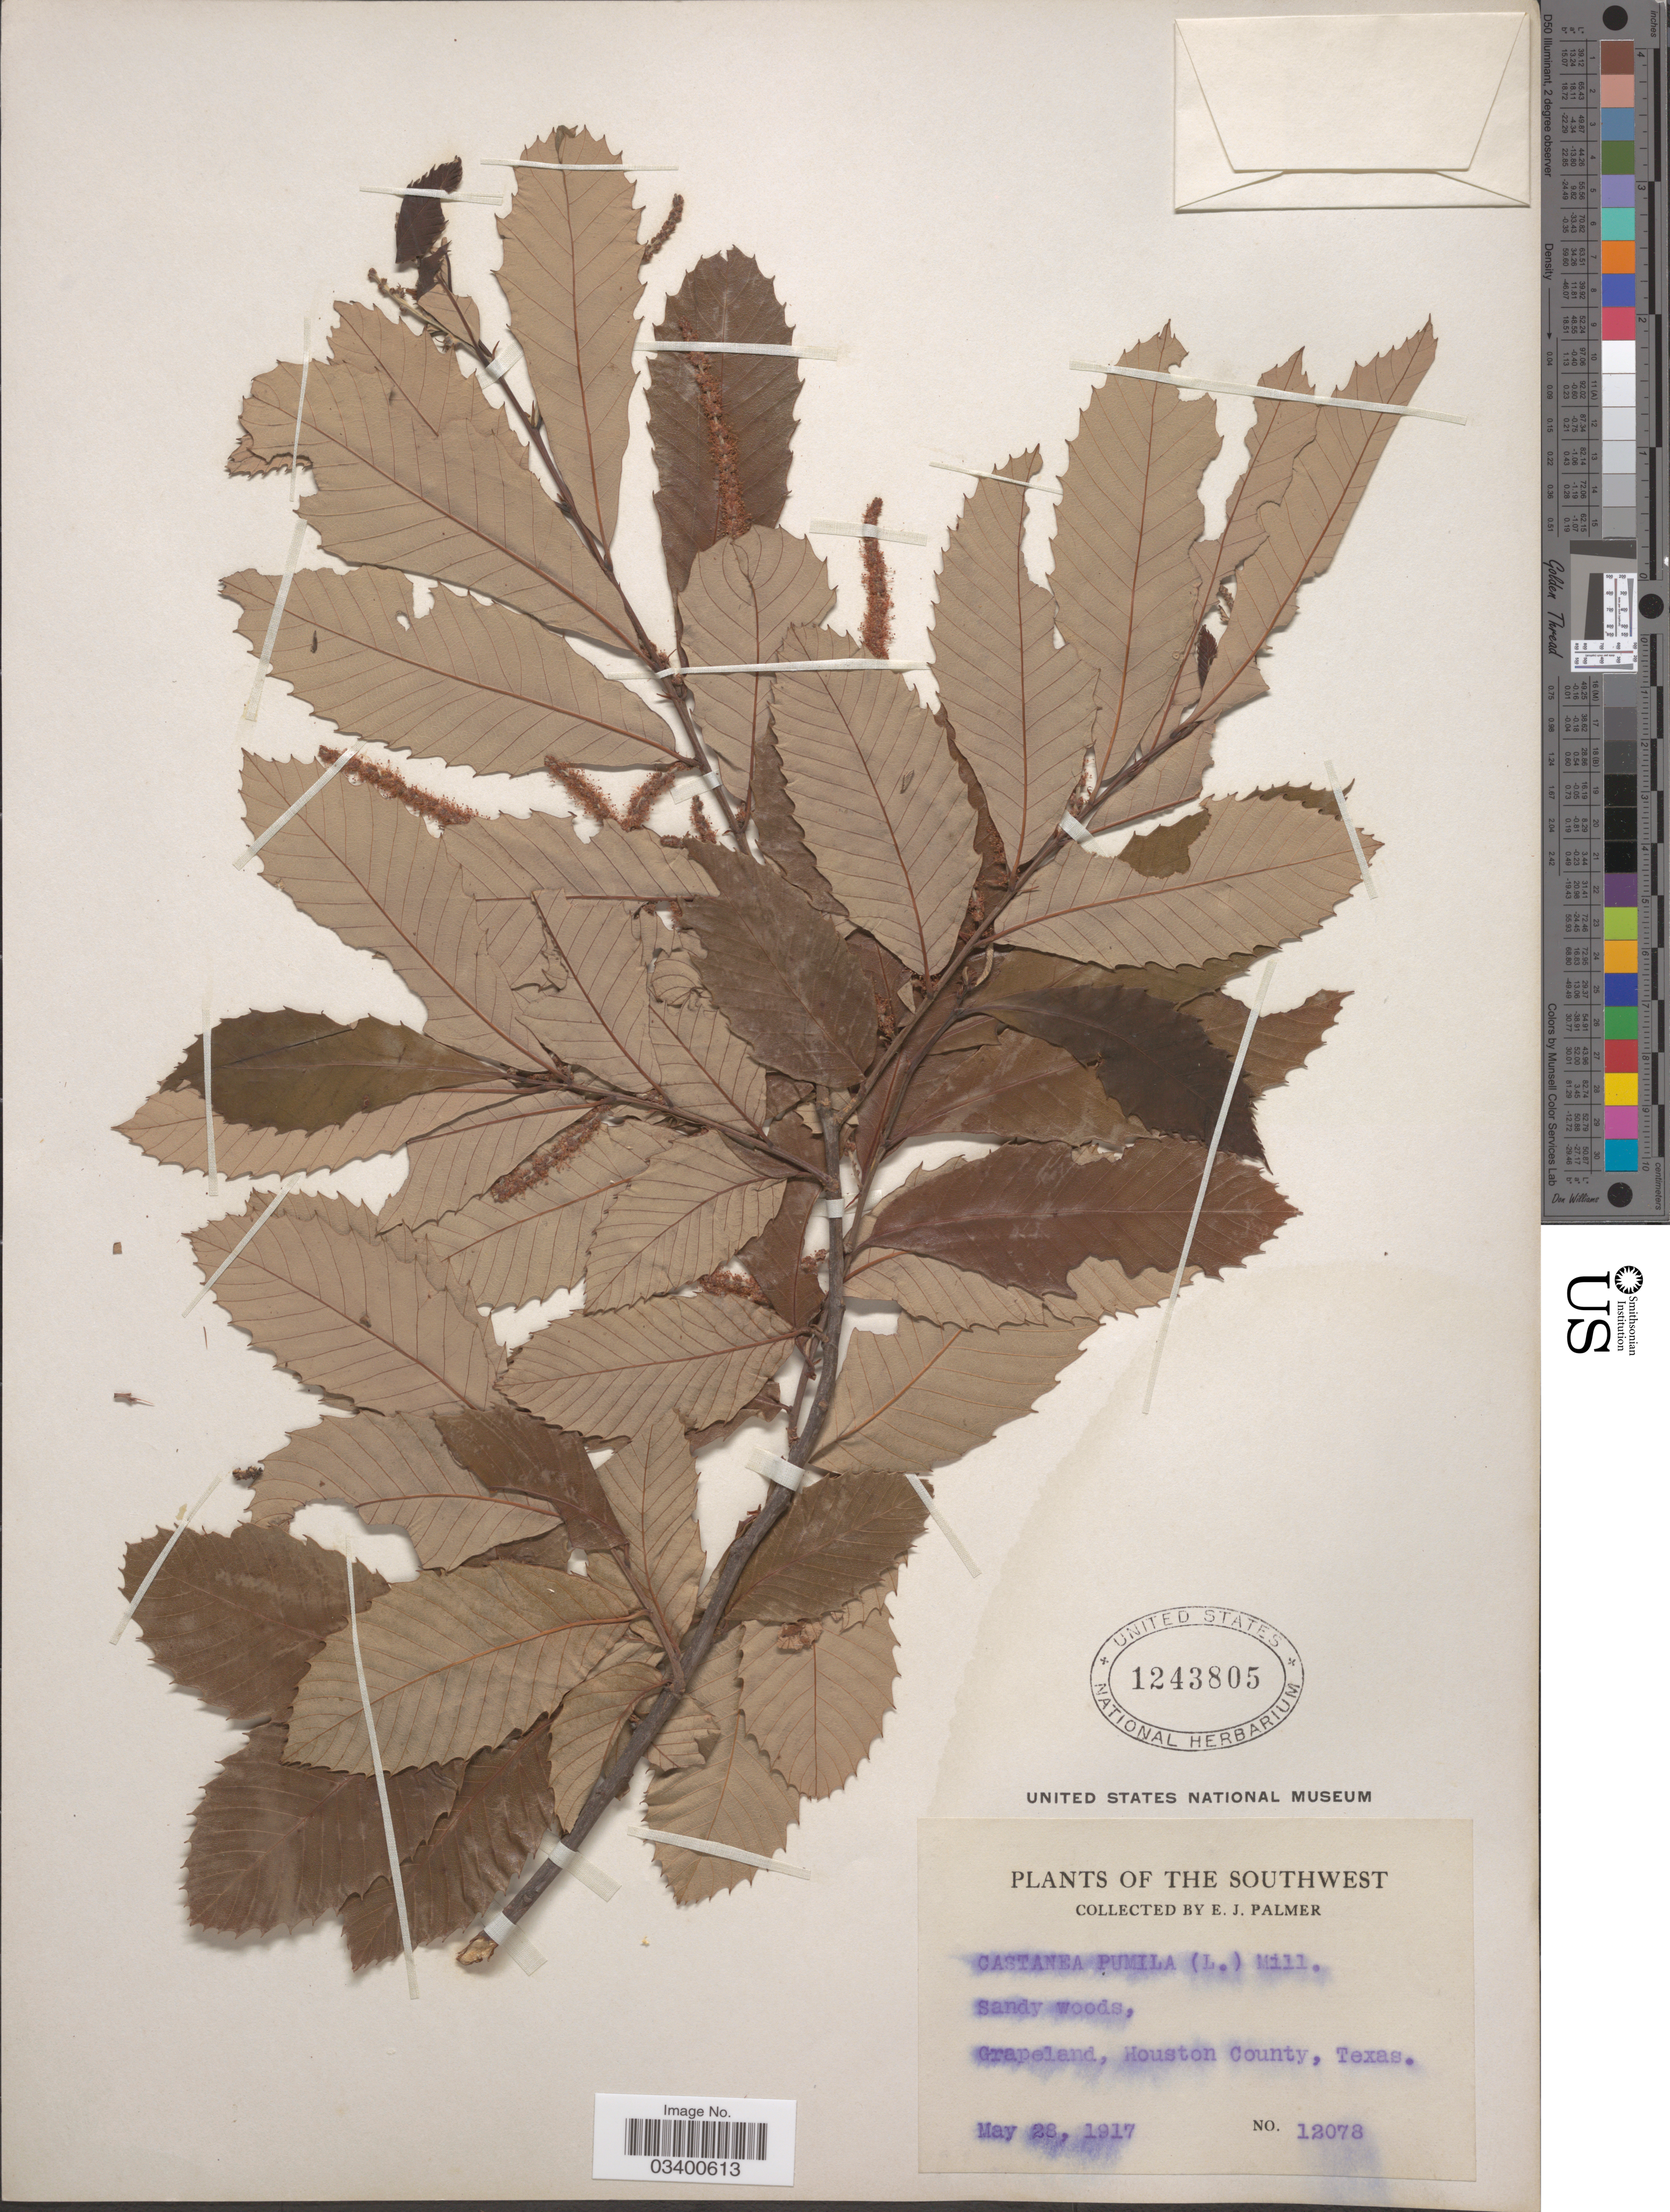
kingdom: Plantae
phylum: Tracheophyta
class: Magnoliopsida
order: Fagales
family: Fagaceae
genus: Castanea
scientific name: Castanea pumila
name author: (L.) Mill.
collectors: E. J. Palmer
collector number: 12078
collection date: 1917-05-28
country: United States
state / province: Texas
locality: The Southwest. Grapeland, Houston County.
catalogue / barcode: US 1243805